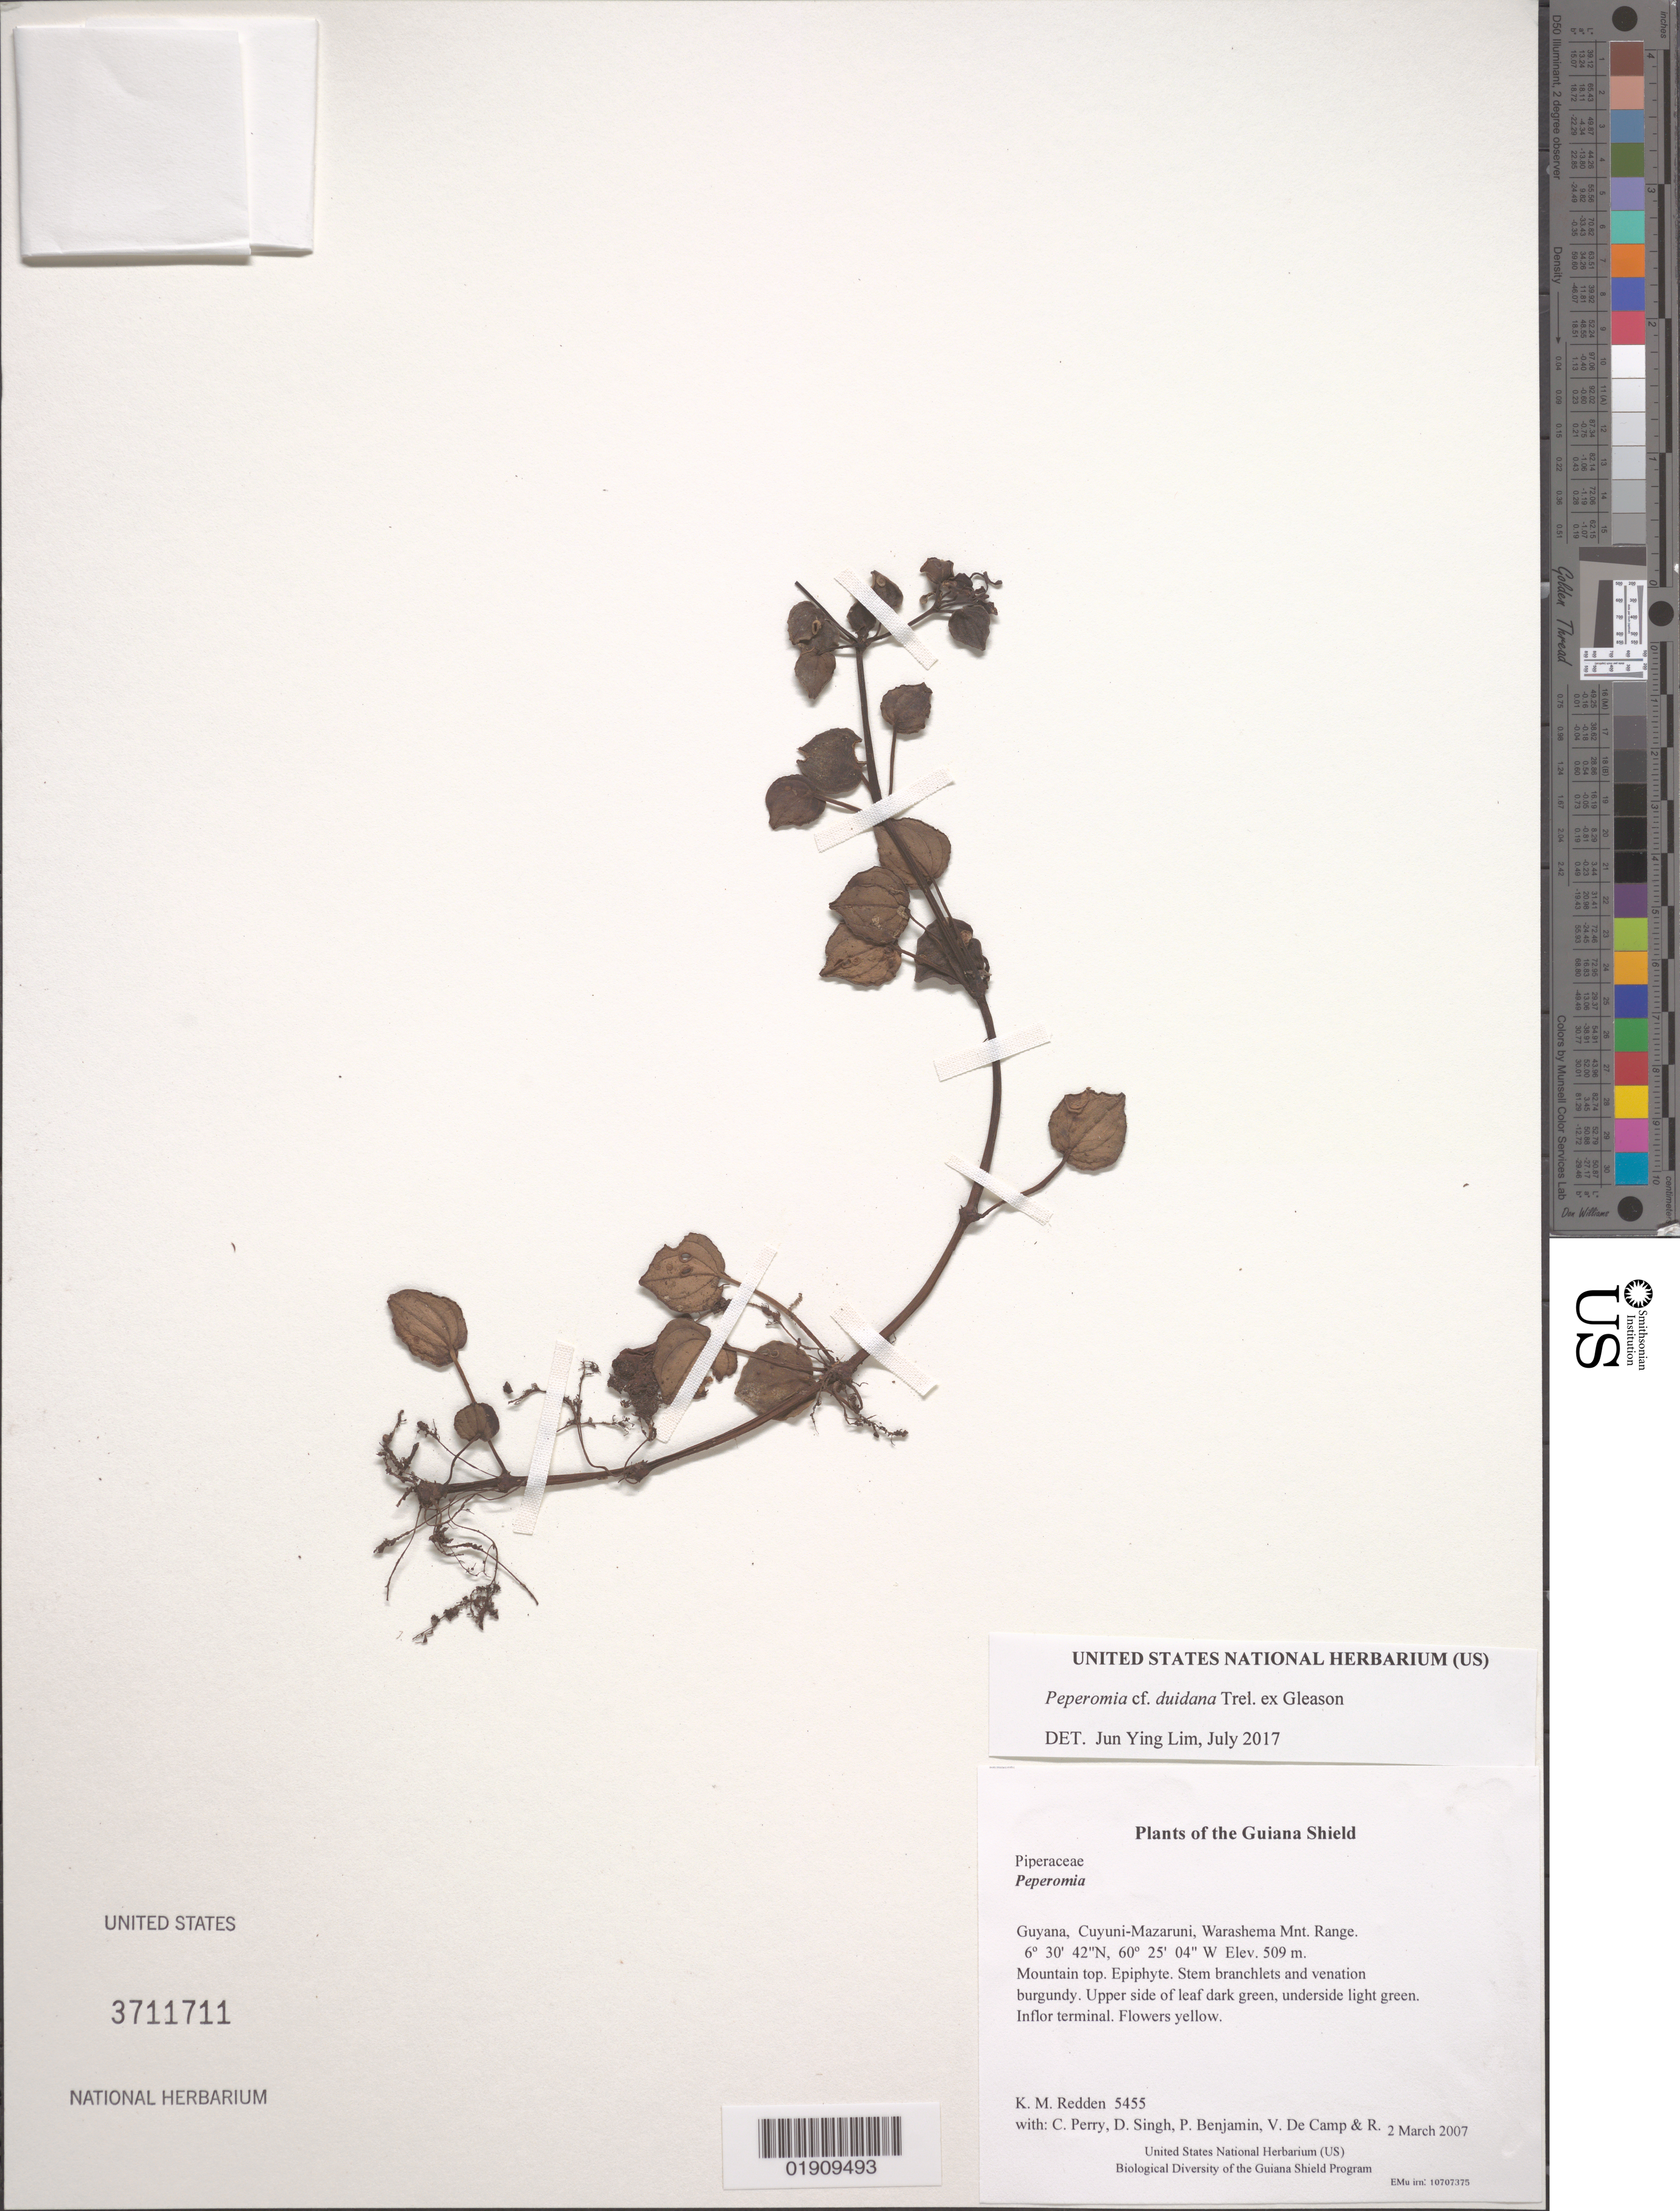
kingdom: Plantae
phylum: Tracheophyta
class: Magnoliopsida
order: Piperales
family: Piperaceae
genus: Peperomia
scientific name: Peperomia duidana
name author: Trel. ex Gleason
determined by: Lim, Jun Ying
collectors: K. M. Redden, C. Perry, D. Singh, P. Benjamin, V. De Camp & R. Cozier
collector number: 5455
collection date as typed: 2 March 2007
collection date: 2007-03-02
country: Guyana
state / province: Cuyuni-Mazaruni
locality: Warashema Mnt. Range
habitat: Mountain top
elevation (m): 509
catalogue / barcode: US 3711711